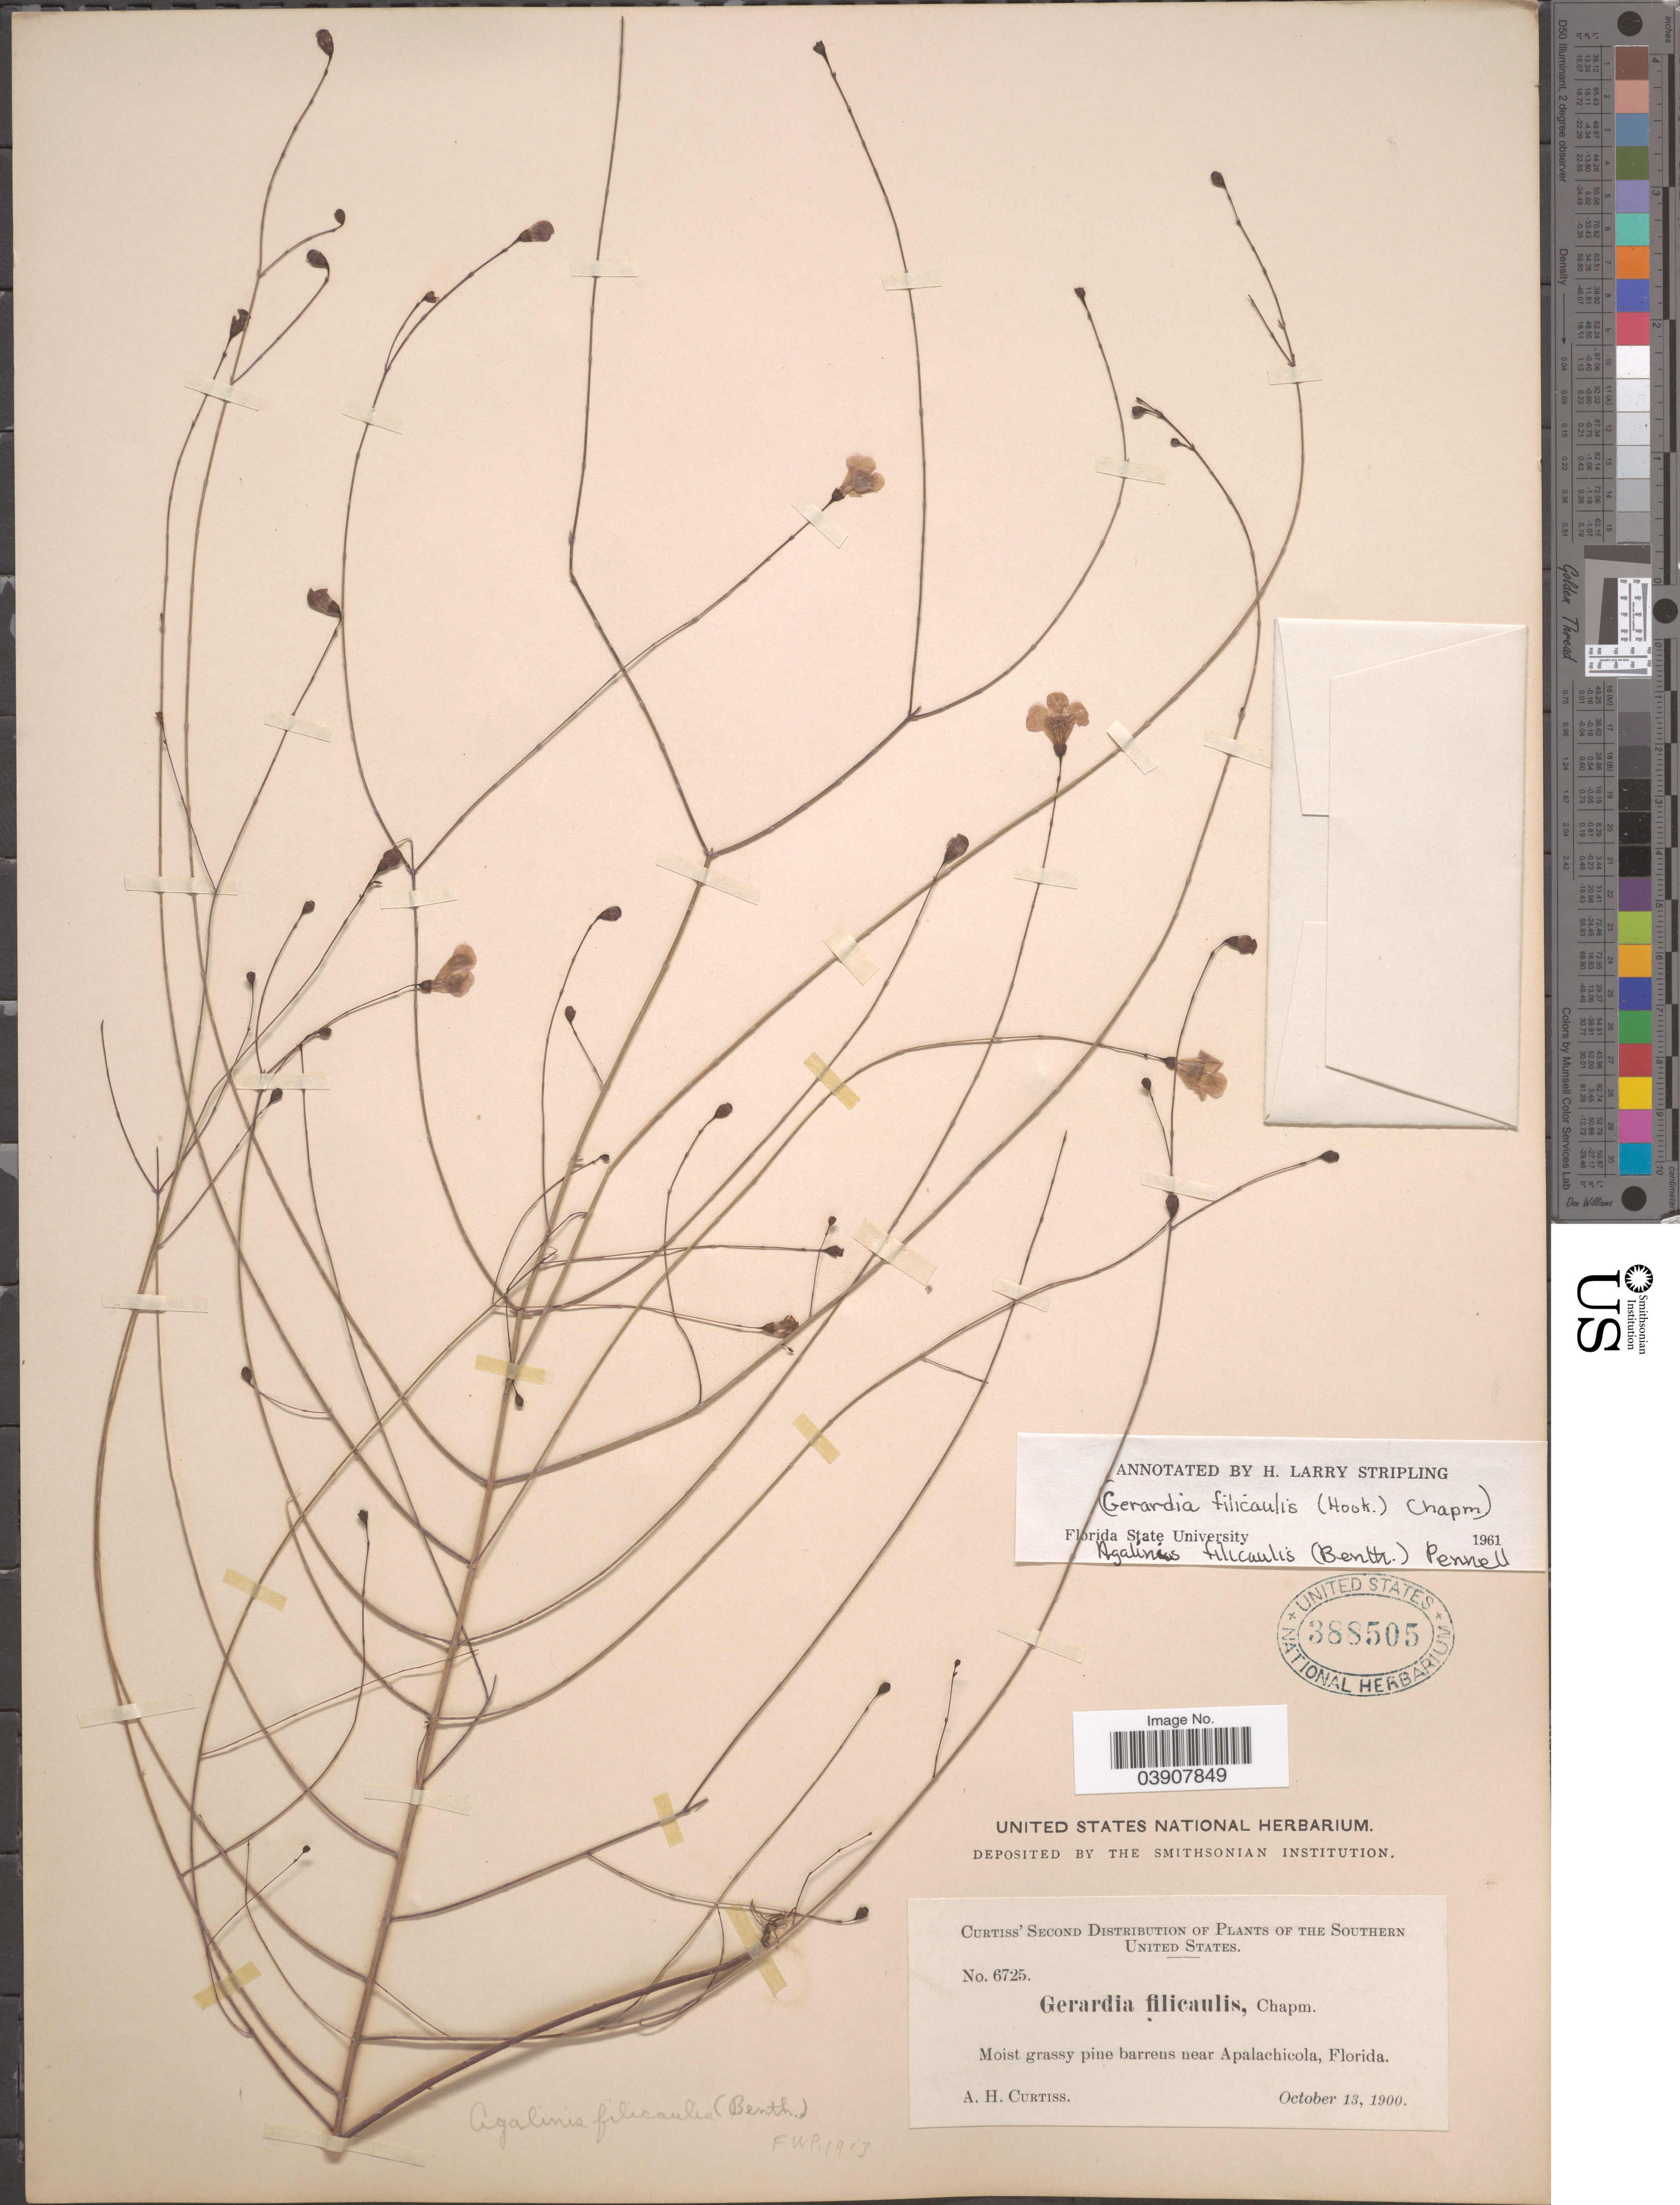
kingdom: Plantae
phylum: Tracheophyta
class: Magnoliopsida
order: Lamiales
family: Orobanchaceae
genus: Agalinis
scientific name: Agalinis filicaulis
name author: (Benth.) Pennell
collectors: A. H. Curtiss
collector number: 6725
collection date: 1900-10-13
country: United States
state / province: Florida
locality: The Southern United States. Moist grassy pine barrens near Apalachicola.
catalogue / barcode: US 388505